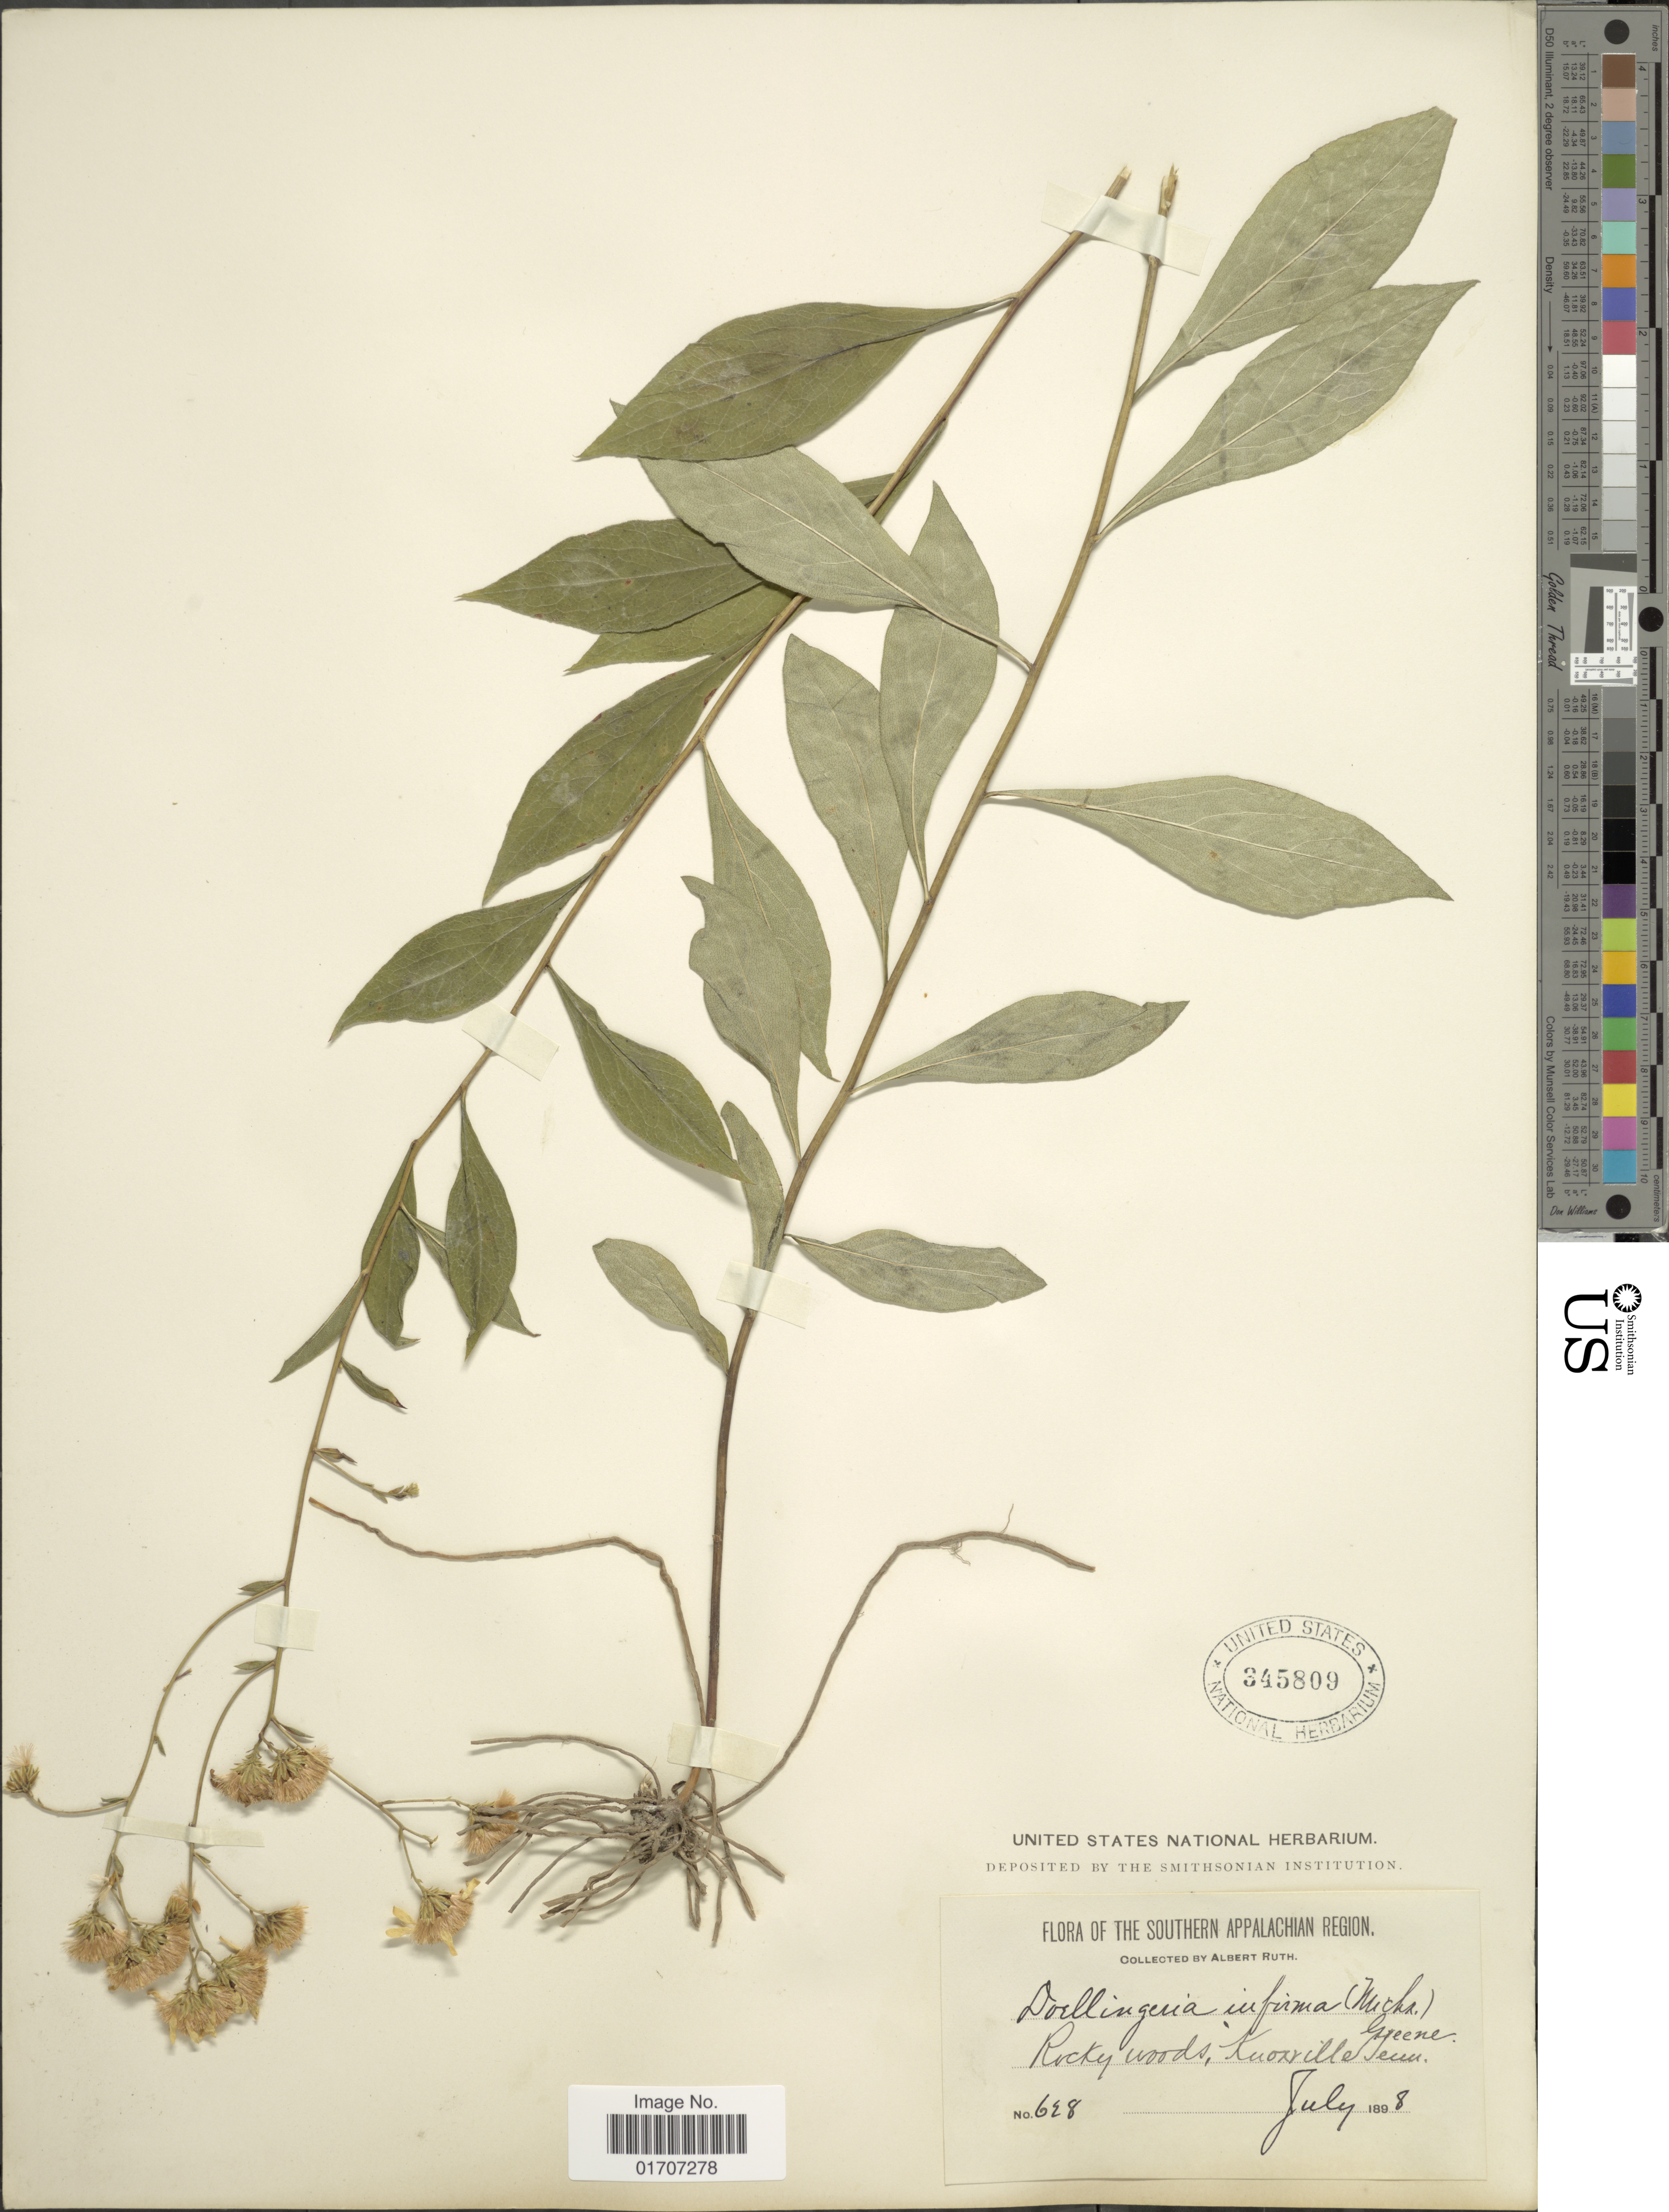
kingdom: Plantae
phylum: Tracheophyta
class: Magnoliopsida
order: Asterales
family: Asteraceae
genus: Doellingeria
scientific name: Doellingeria infirma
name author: (Michx.) Greene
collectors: A. Ruth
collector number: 628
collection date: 1898-07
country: United States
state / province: Tennessee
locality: Rocky woods, Knoxville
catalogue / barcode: US 345809